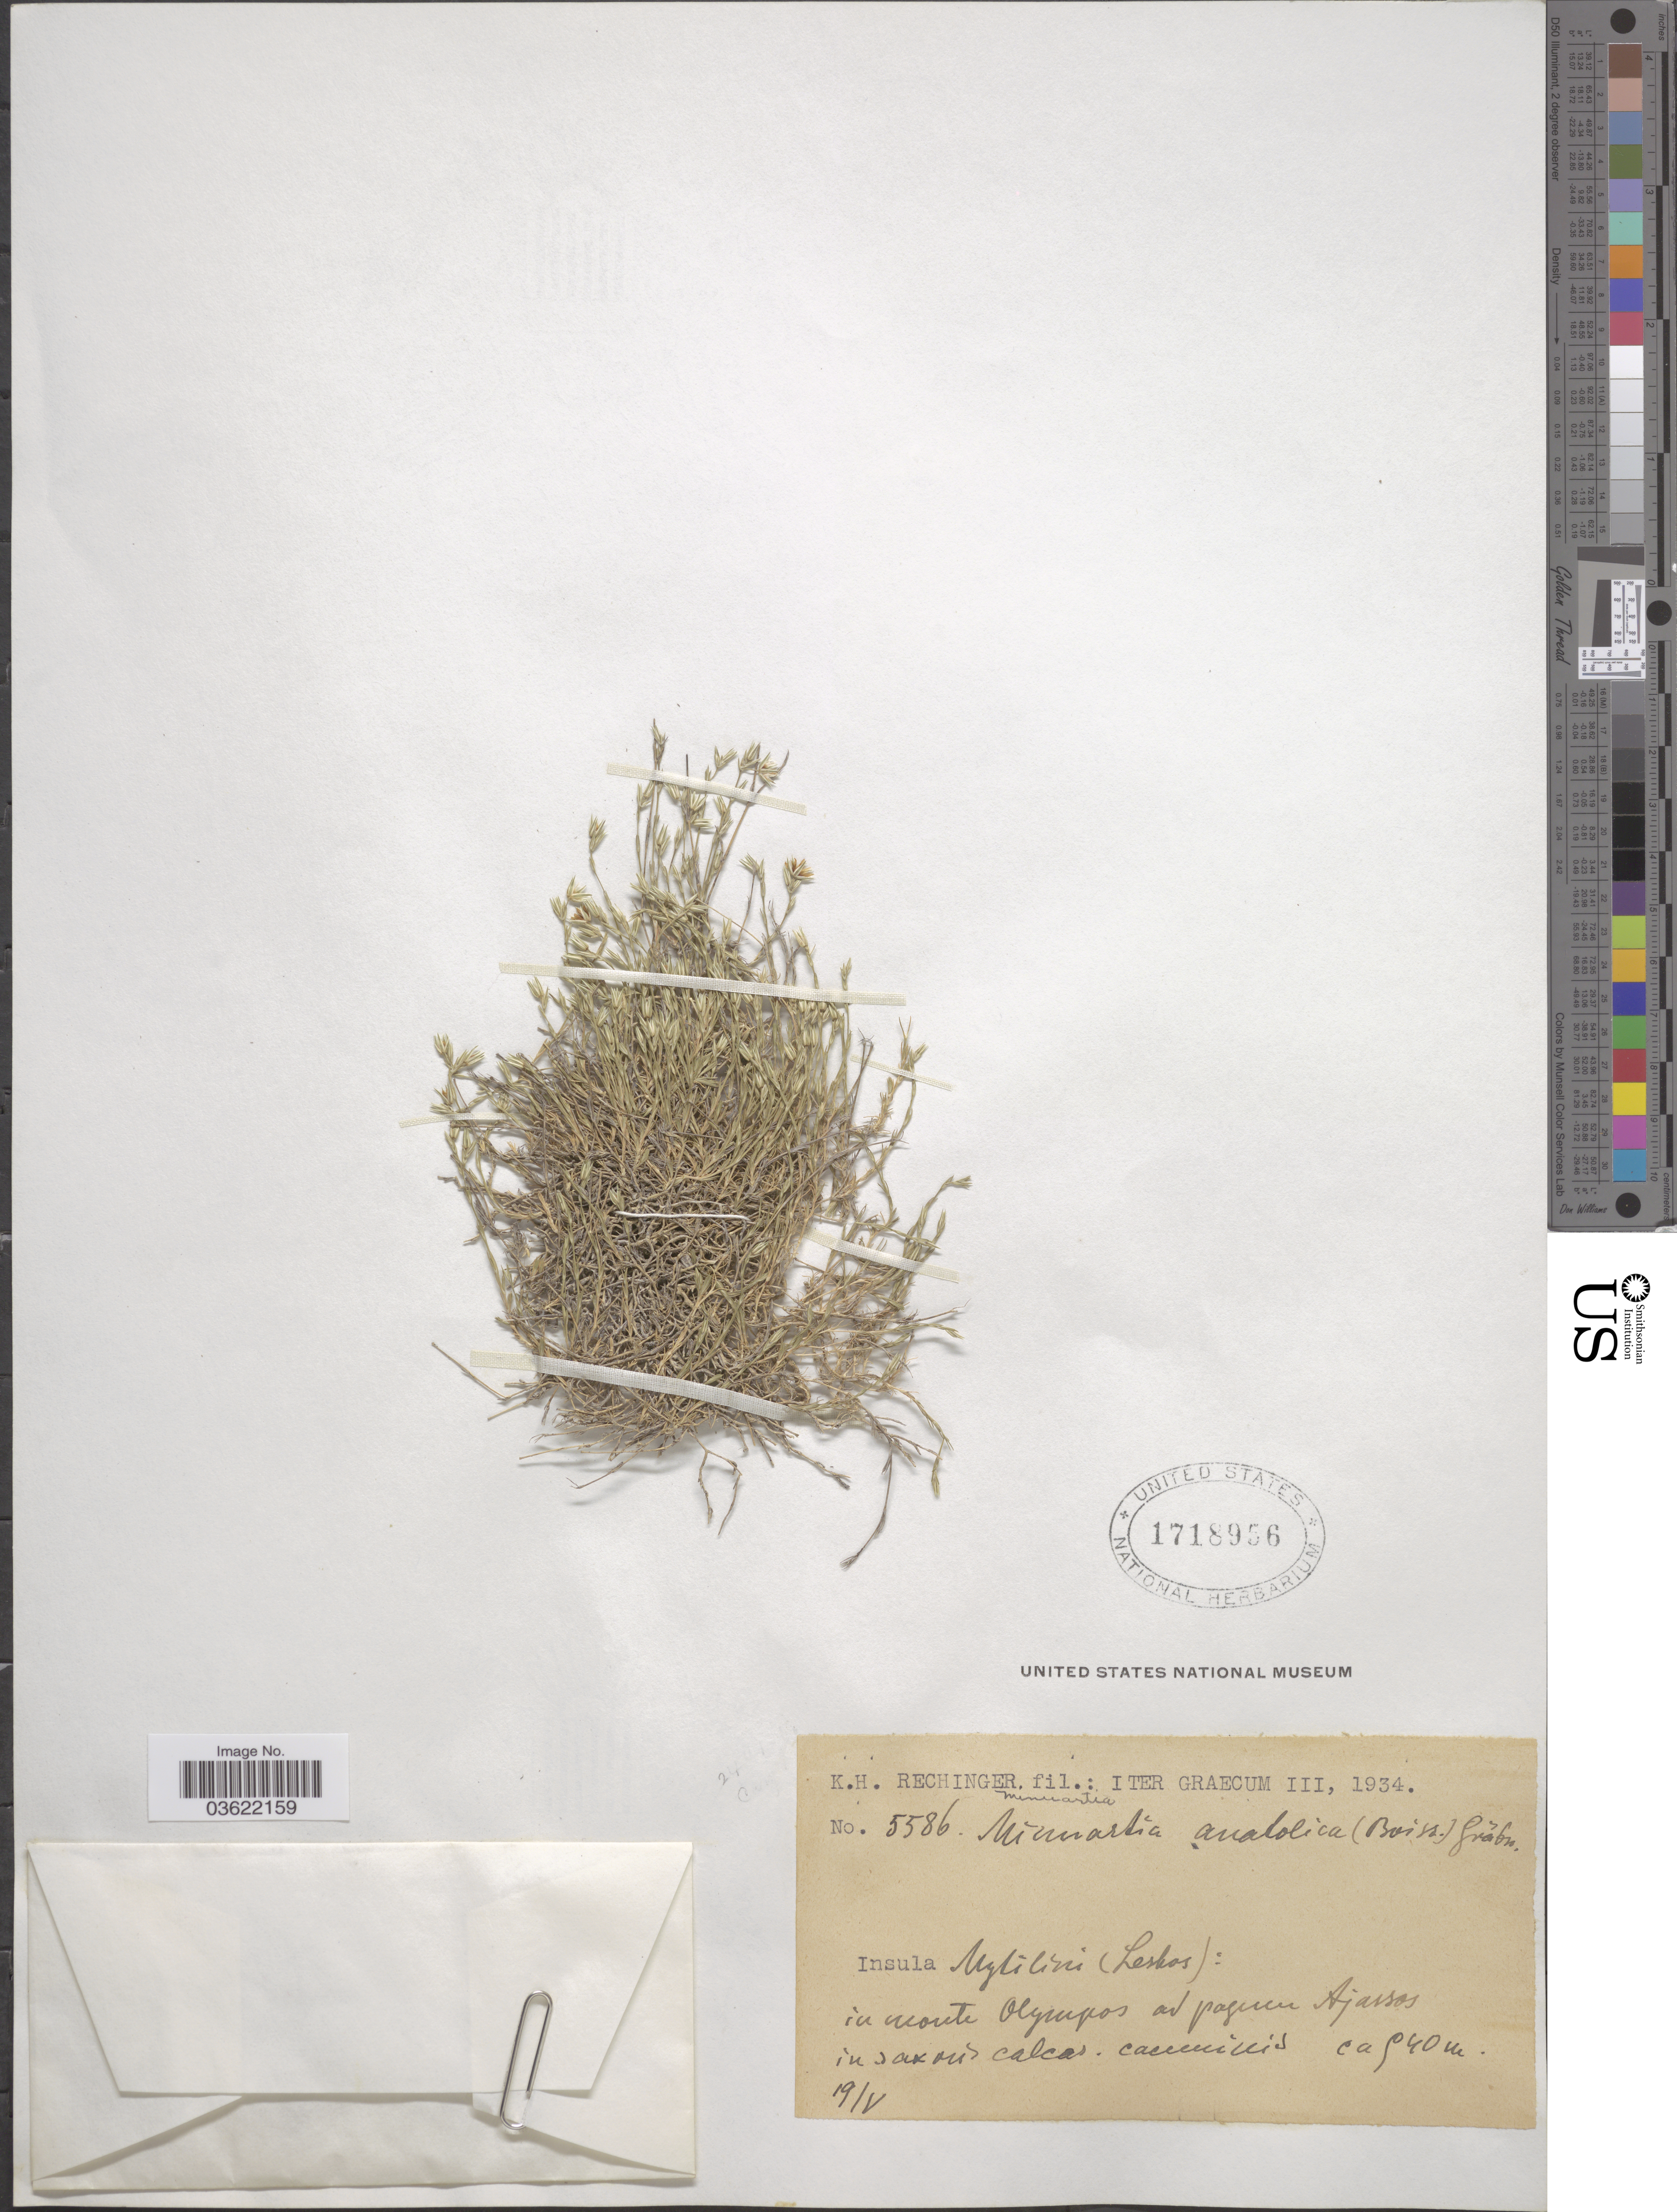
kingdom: Plantae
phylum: Tracheophyta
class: Magnoliopsida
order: Caryophyllales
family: Caryophyllaceae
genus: Arenaria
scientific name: Arenaria anatolica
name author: (Boiss.) Fernald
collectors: K. H. Rechinger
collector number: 5586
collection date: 1934-05-19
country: Greece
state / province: North Aegean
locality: Graecum. Insula Mytilini (Lesbos): in monte Olympos ad pagum Ajassos.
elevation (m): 540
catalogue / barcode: US 1718956